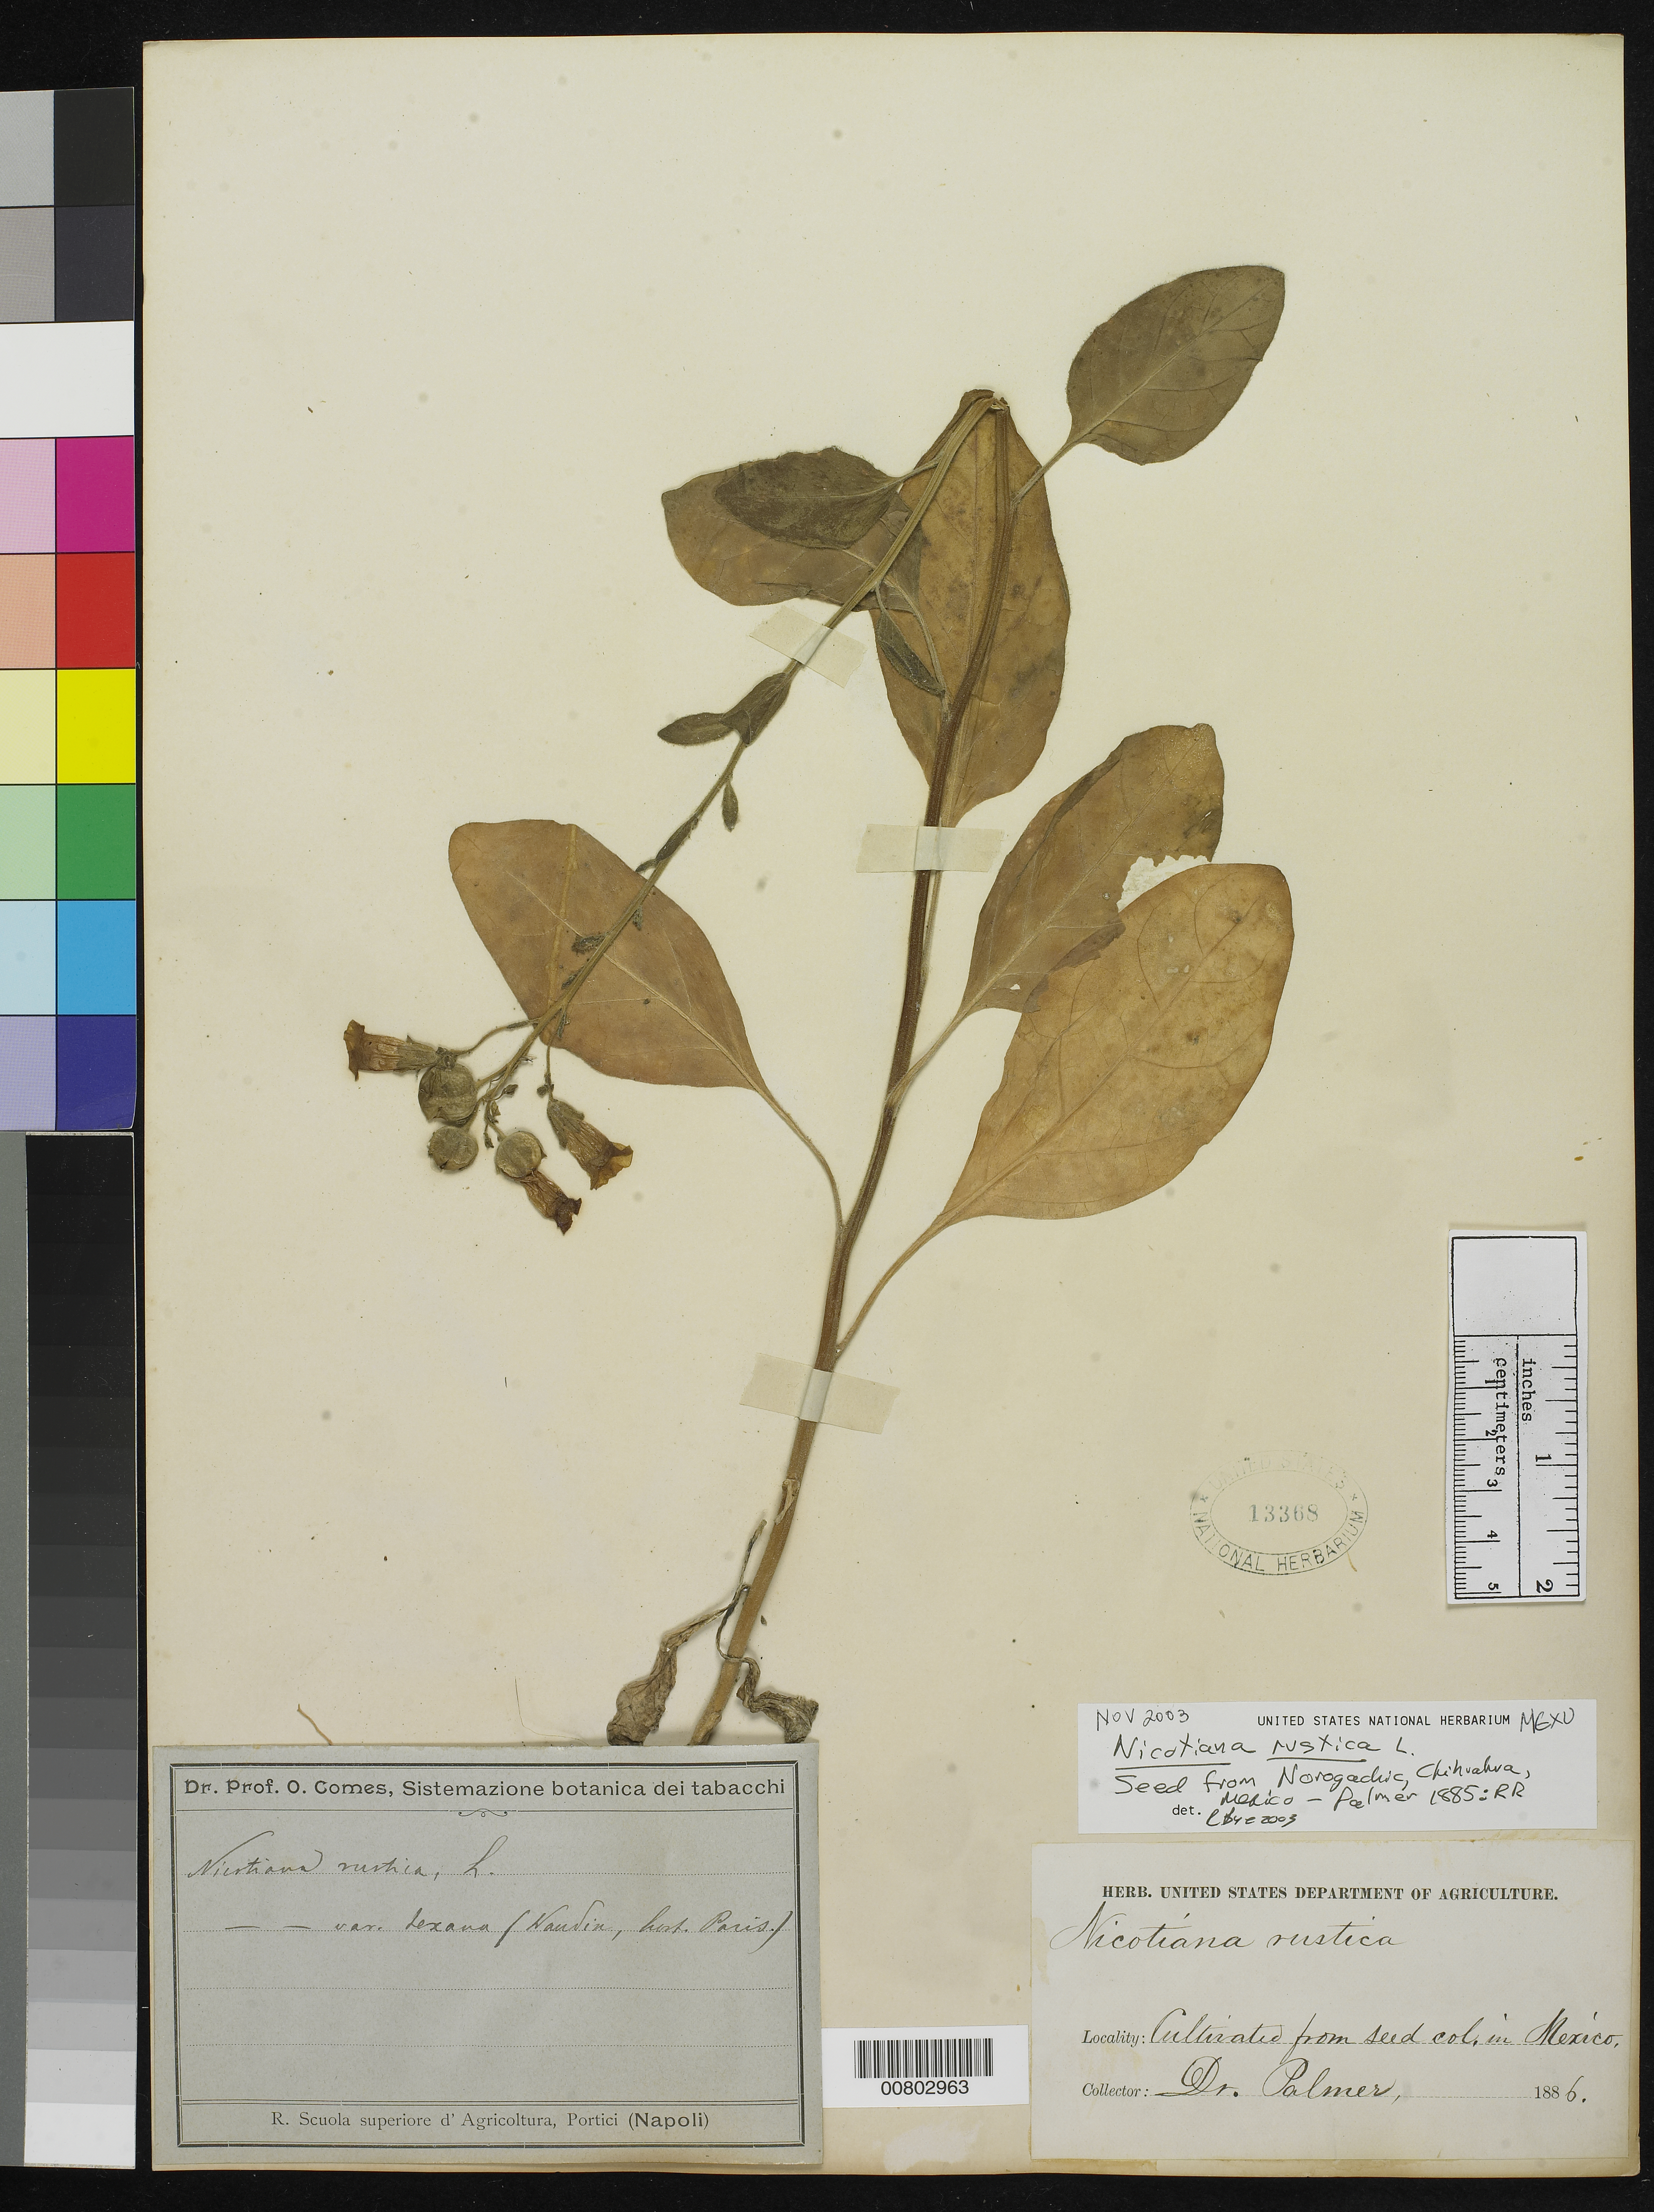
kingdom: Plantae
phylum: Tracheophyta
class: Magnoliopsida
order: Solanales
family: Solanaceae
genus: Nicotiana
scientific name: Nicotiana rustica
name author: L.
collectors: E. Palmer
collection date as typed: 1886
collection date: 1886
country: Mexico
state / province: Chihuahua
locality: RR. Noragachic, Chihuahua.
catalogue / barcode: US 13368